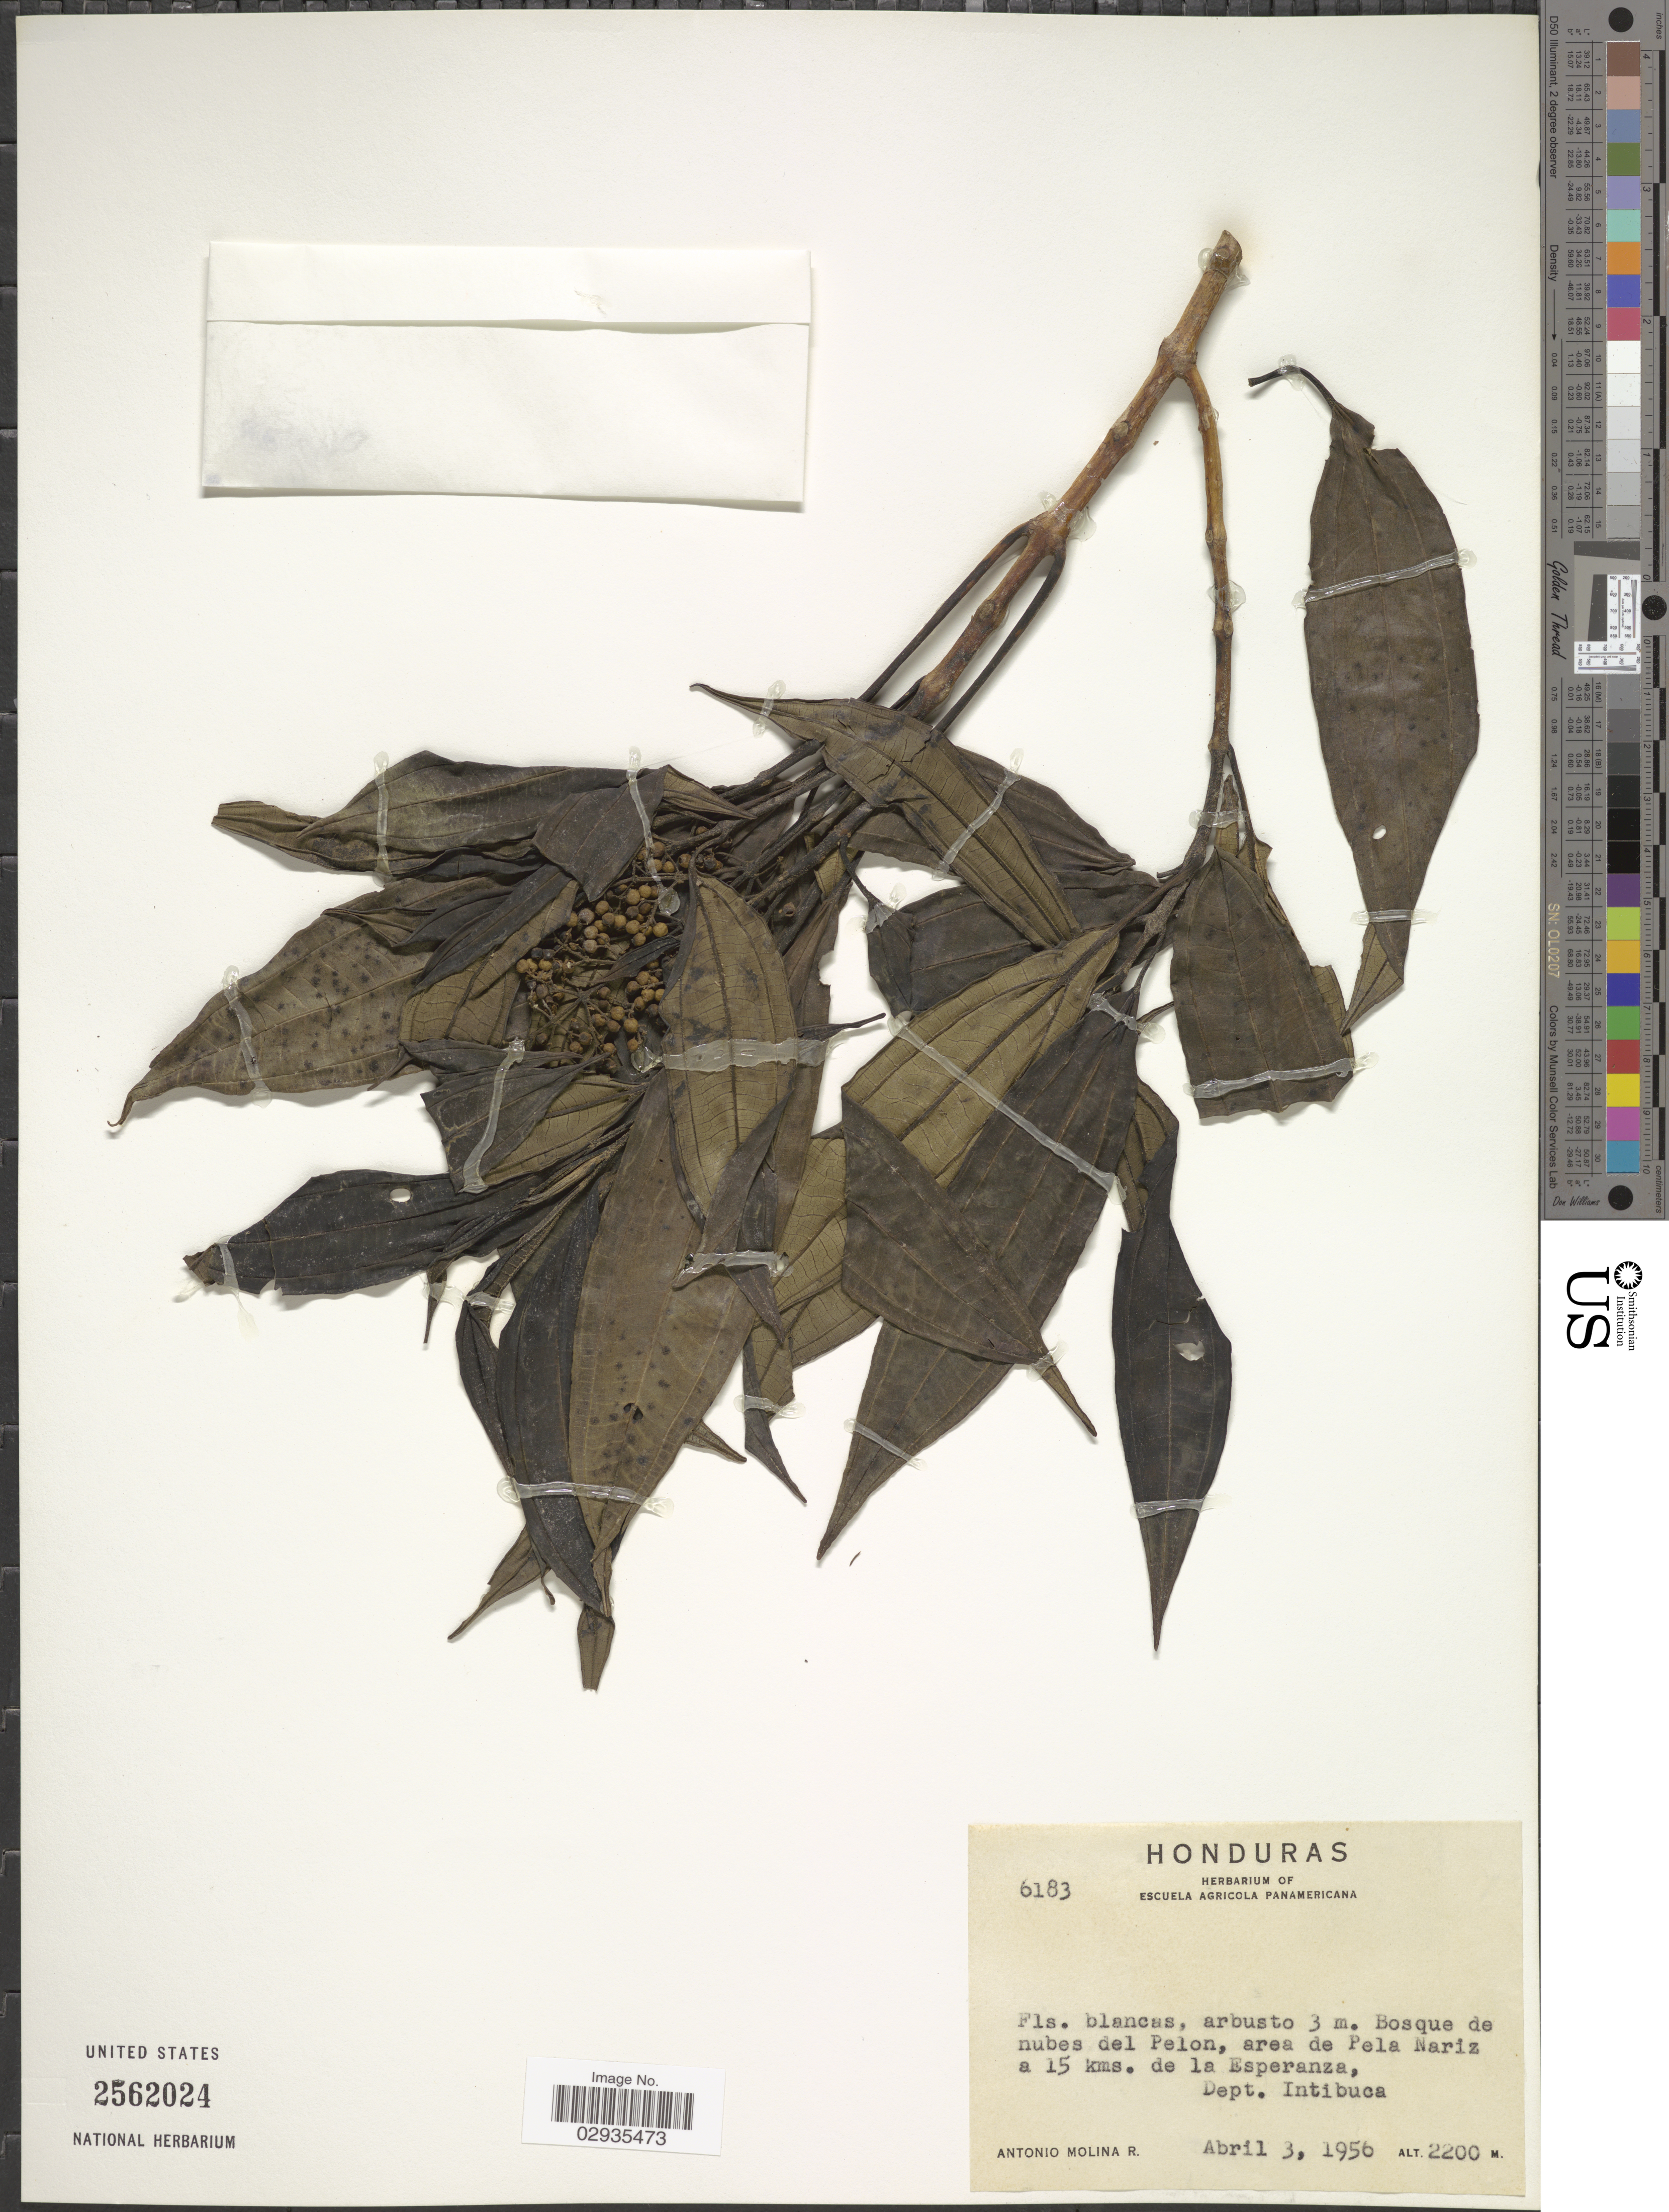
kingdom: Plantae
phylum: Tracheophyta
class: Magnoliopsida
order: Myrtales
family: Melastomataceae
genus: Miconia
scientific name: Miconia sp.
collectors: A. Molina R.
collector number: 6183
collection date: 1956-04-03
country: Honduras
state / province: Intibuca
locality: Bosque de nubes del Pelon, area de Pela Nariz a 15 kms. de la Esperanza, Dept. Intibuca.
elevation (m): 2200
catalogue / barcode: US 2562024